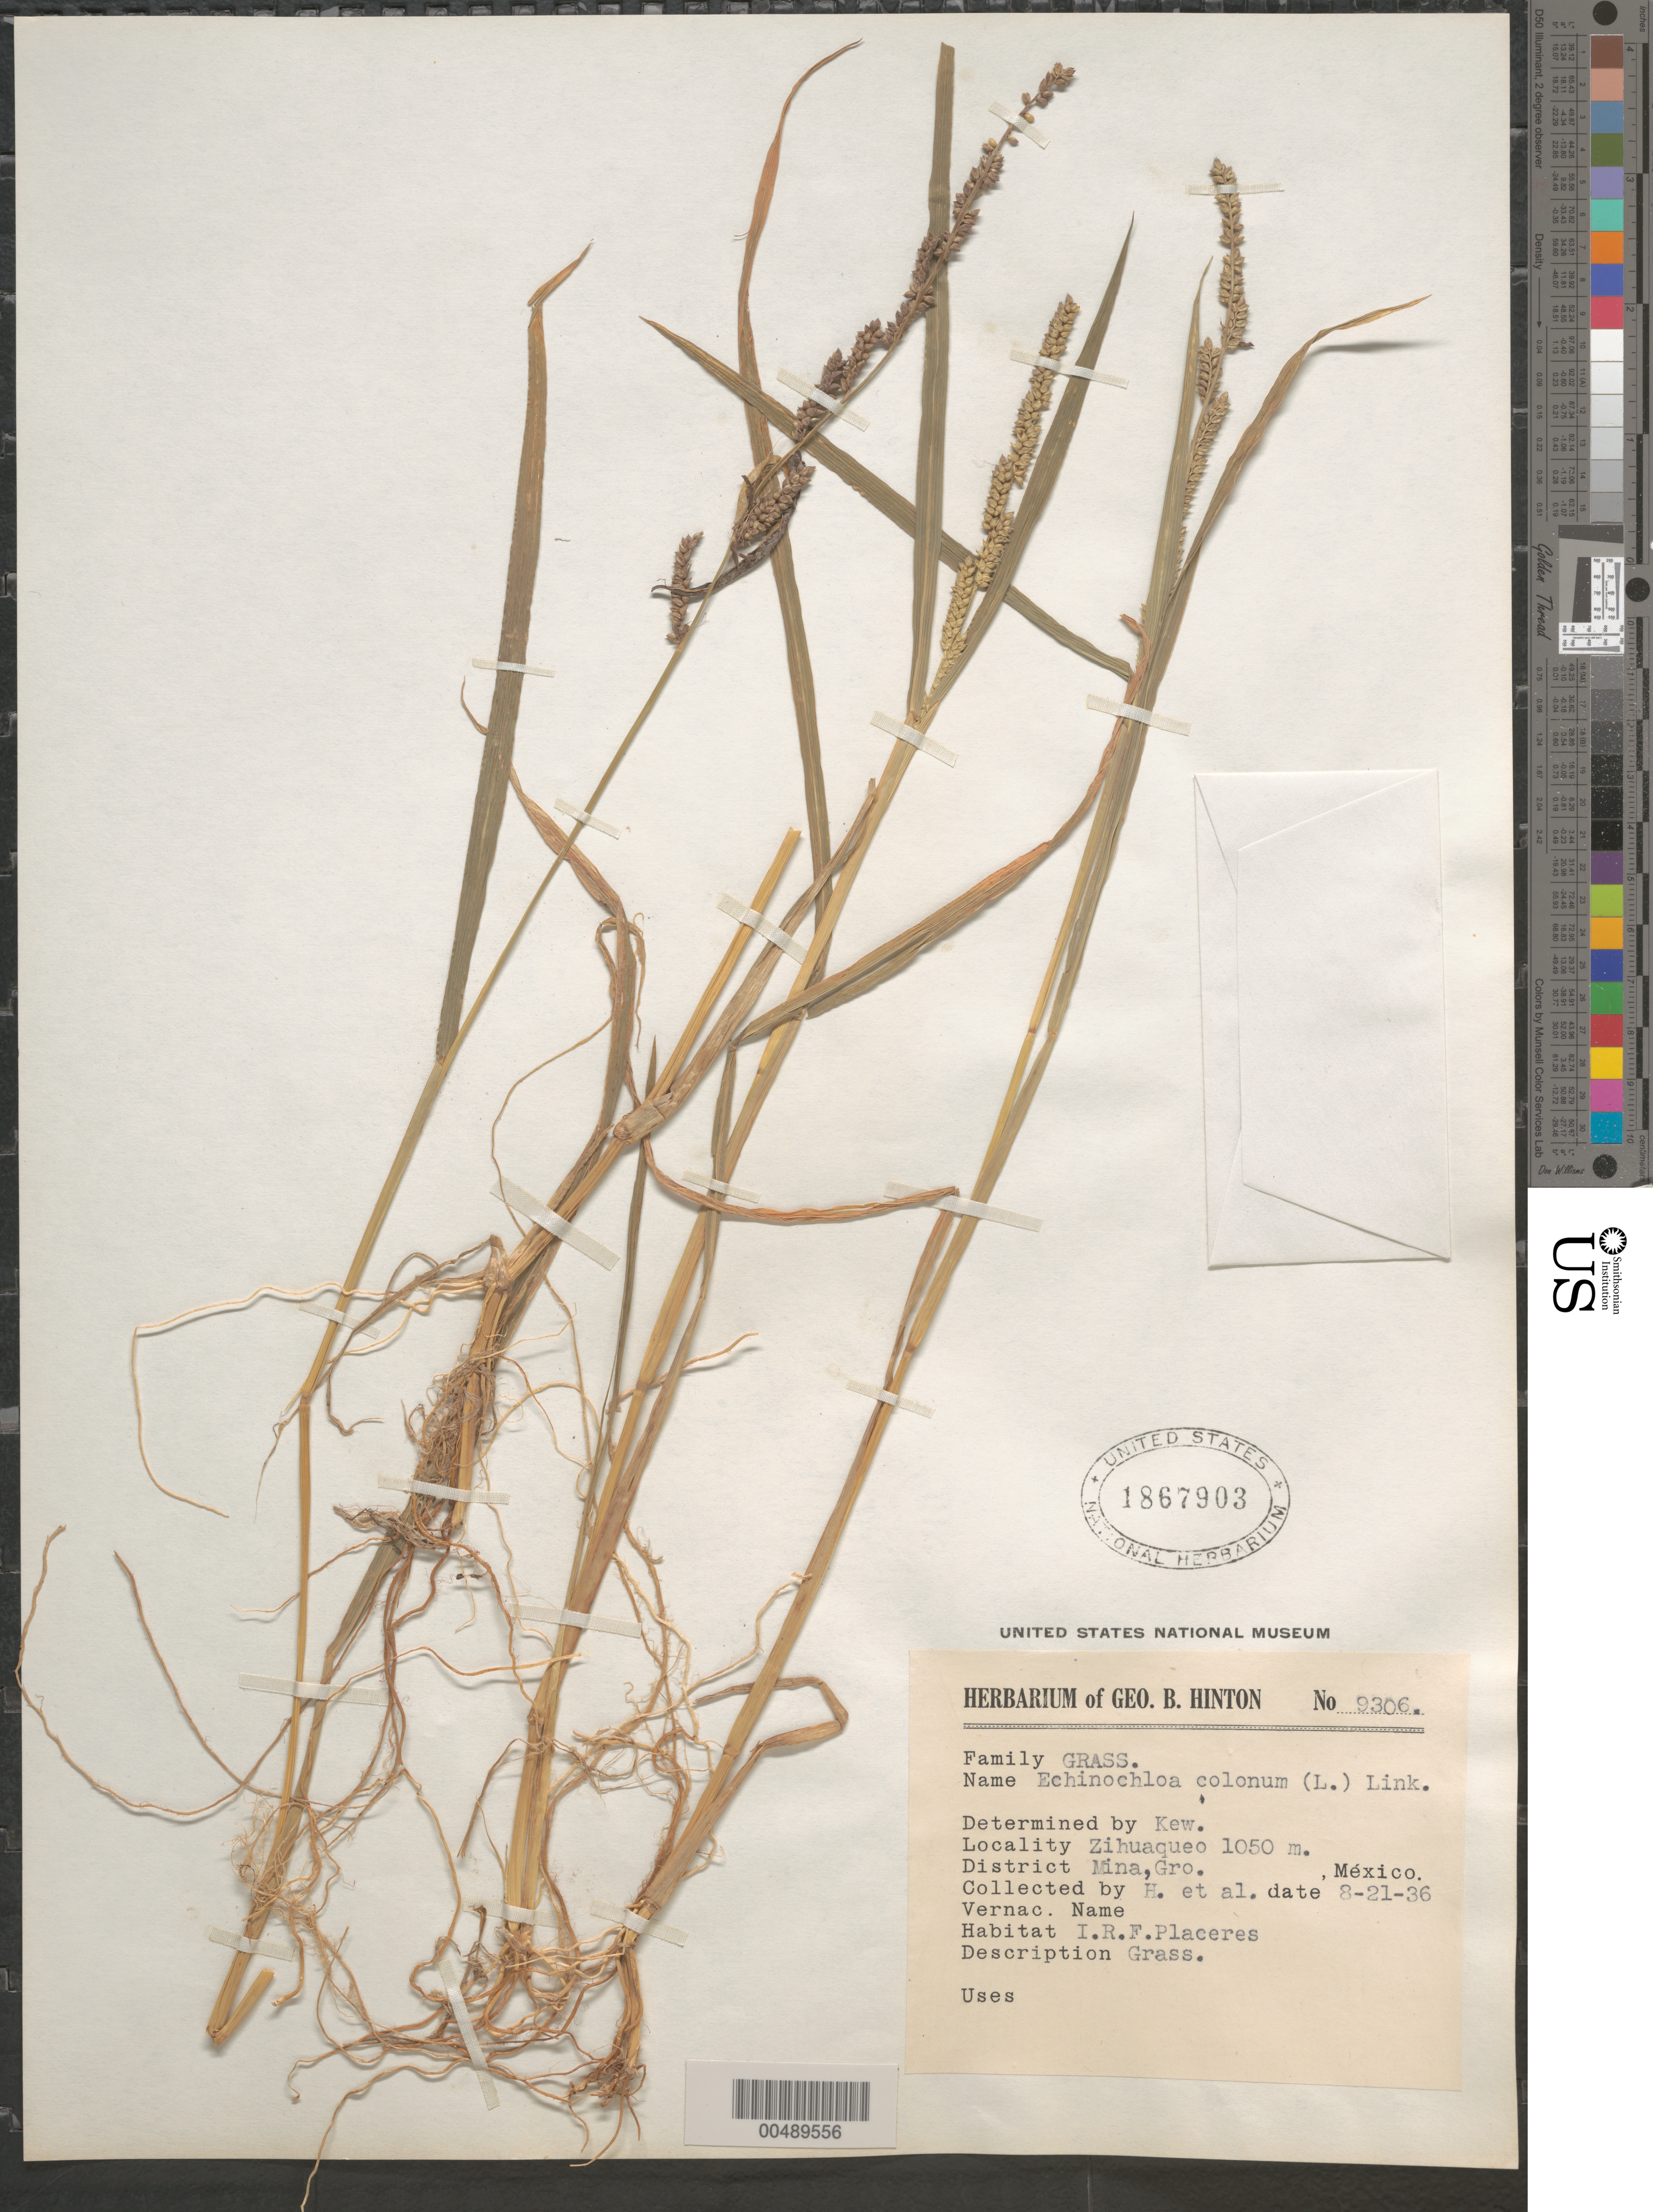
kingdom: Plantae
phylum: Tracheophyta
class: Liliopsida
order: Poales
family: Poaceae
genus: Echinochloa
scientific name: Echinochloa colona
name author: (L.) Link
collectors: G. B. Hinton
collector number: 9306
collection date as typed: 21 Aug 1936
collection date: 1936-08-21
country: Mexico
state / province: Guerrero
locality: Zihuaqueo, Mina Dist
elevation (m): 1050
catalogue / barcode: US 1867903